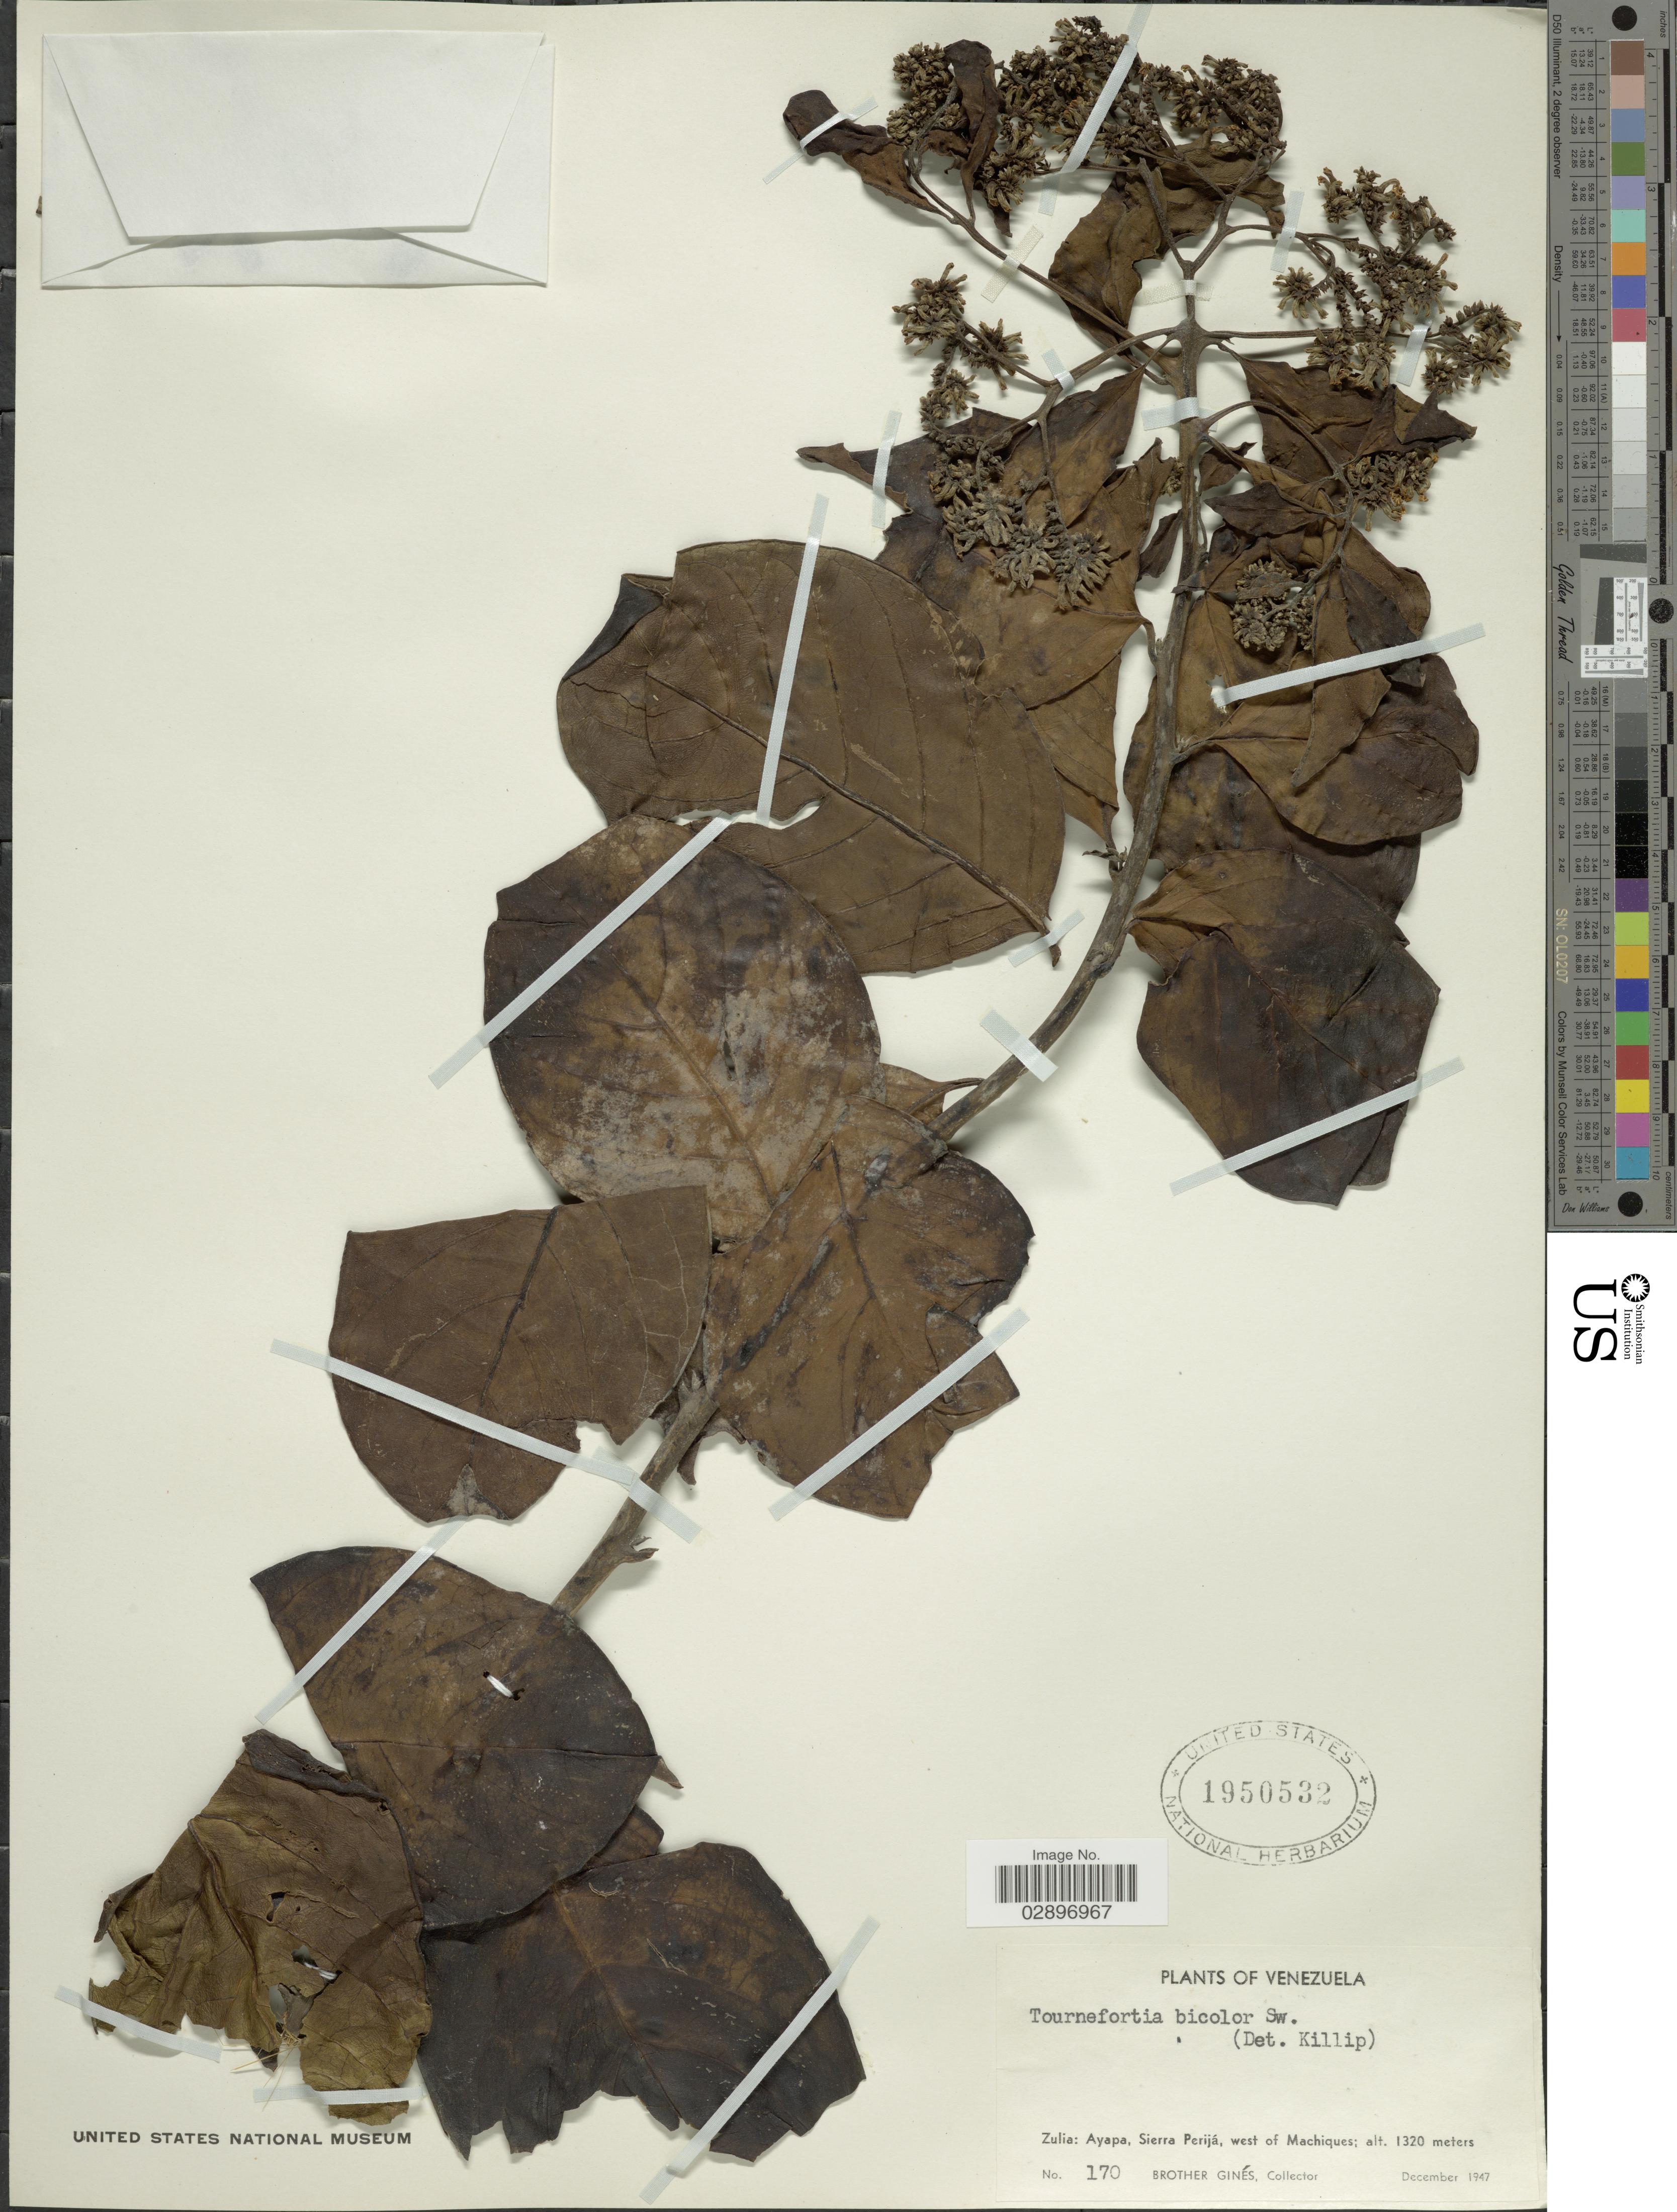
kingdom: Plantae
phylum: Tracheophyta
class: Magnoliopsida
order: Boraginales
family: Heliotropiaceae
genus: Tournefortia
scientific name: Tournefortia bicolor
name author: Sw.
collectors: Bro. Gines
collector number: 170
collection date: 1947-12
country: Venezuela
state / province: Zulia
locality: Ayapa, Sierra Perijá, west of Machiques.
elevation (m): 1320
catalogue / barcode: US 1950532